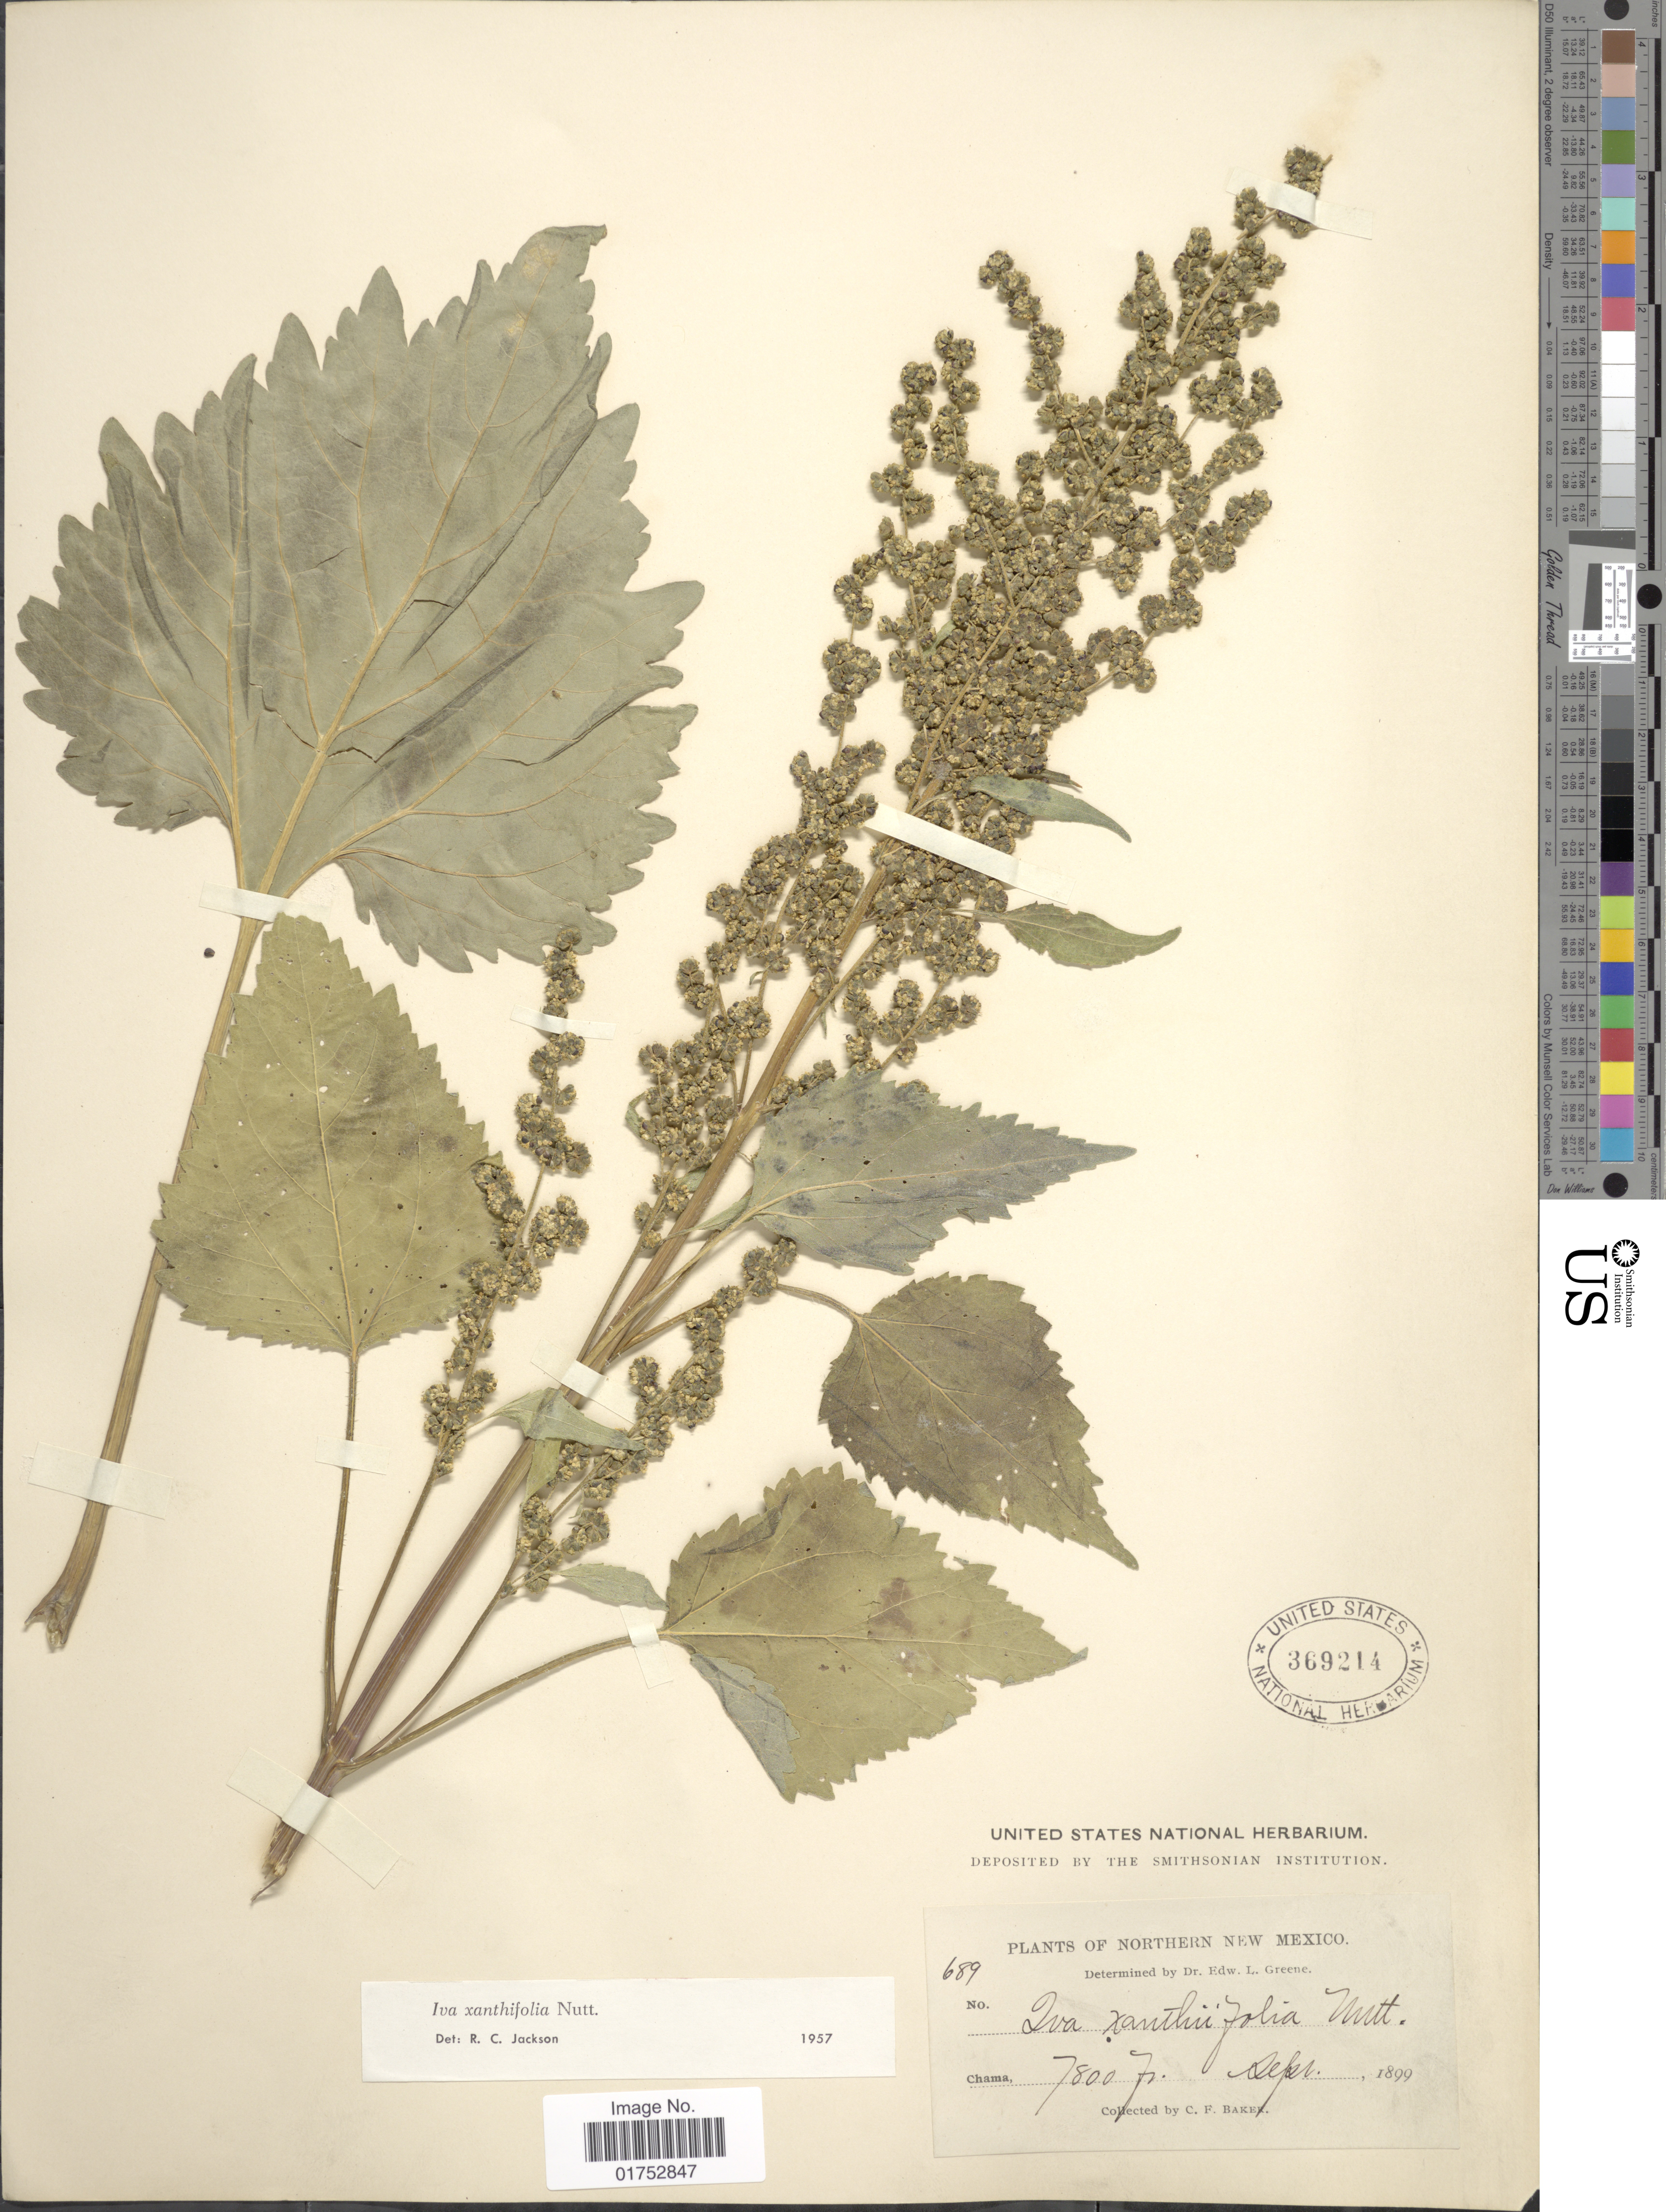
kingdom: Plantae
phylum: Tracheophyta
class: Magnoliopsida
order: Asterales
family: Asteraceae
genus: Iva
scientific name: Iva xanthifolia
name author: Nutt.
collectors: C. F. Baker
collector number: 689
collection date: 1899-09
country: United States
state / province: New Mexico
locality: Northern New Mexico, Chama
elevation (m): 2377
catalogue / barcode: US 369214